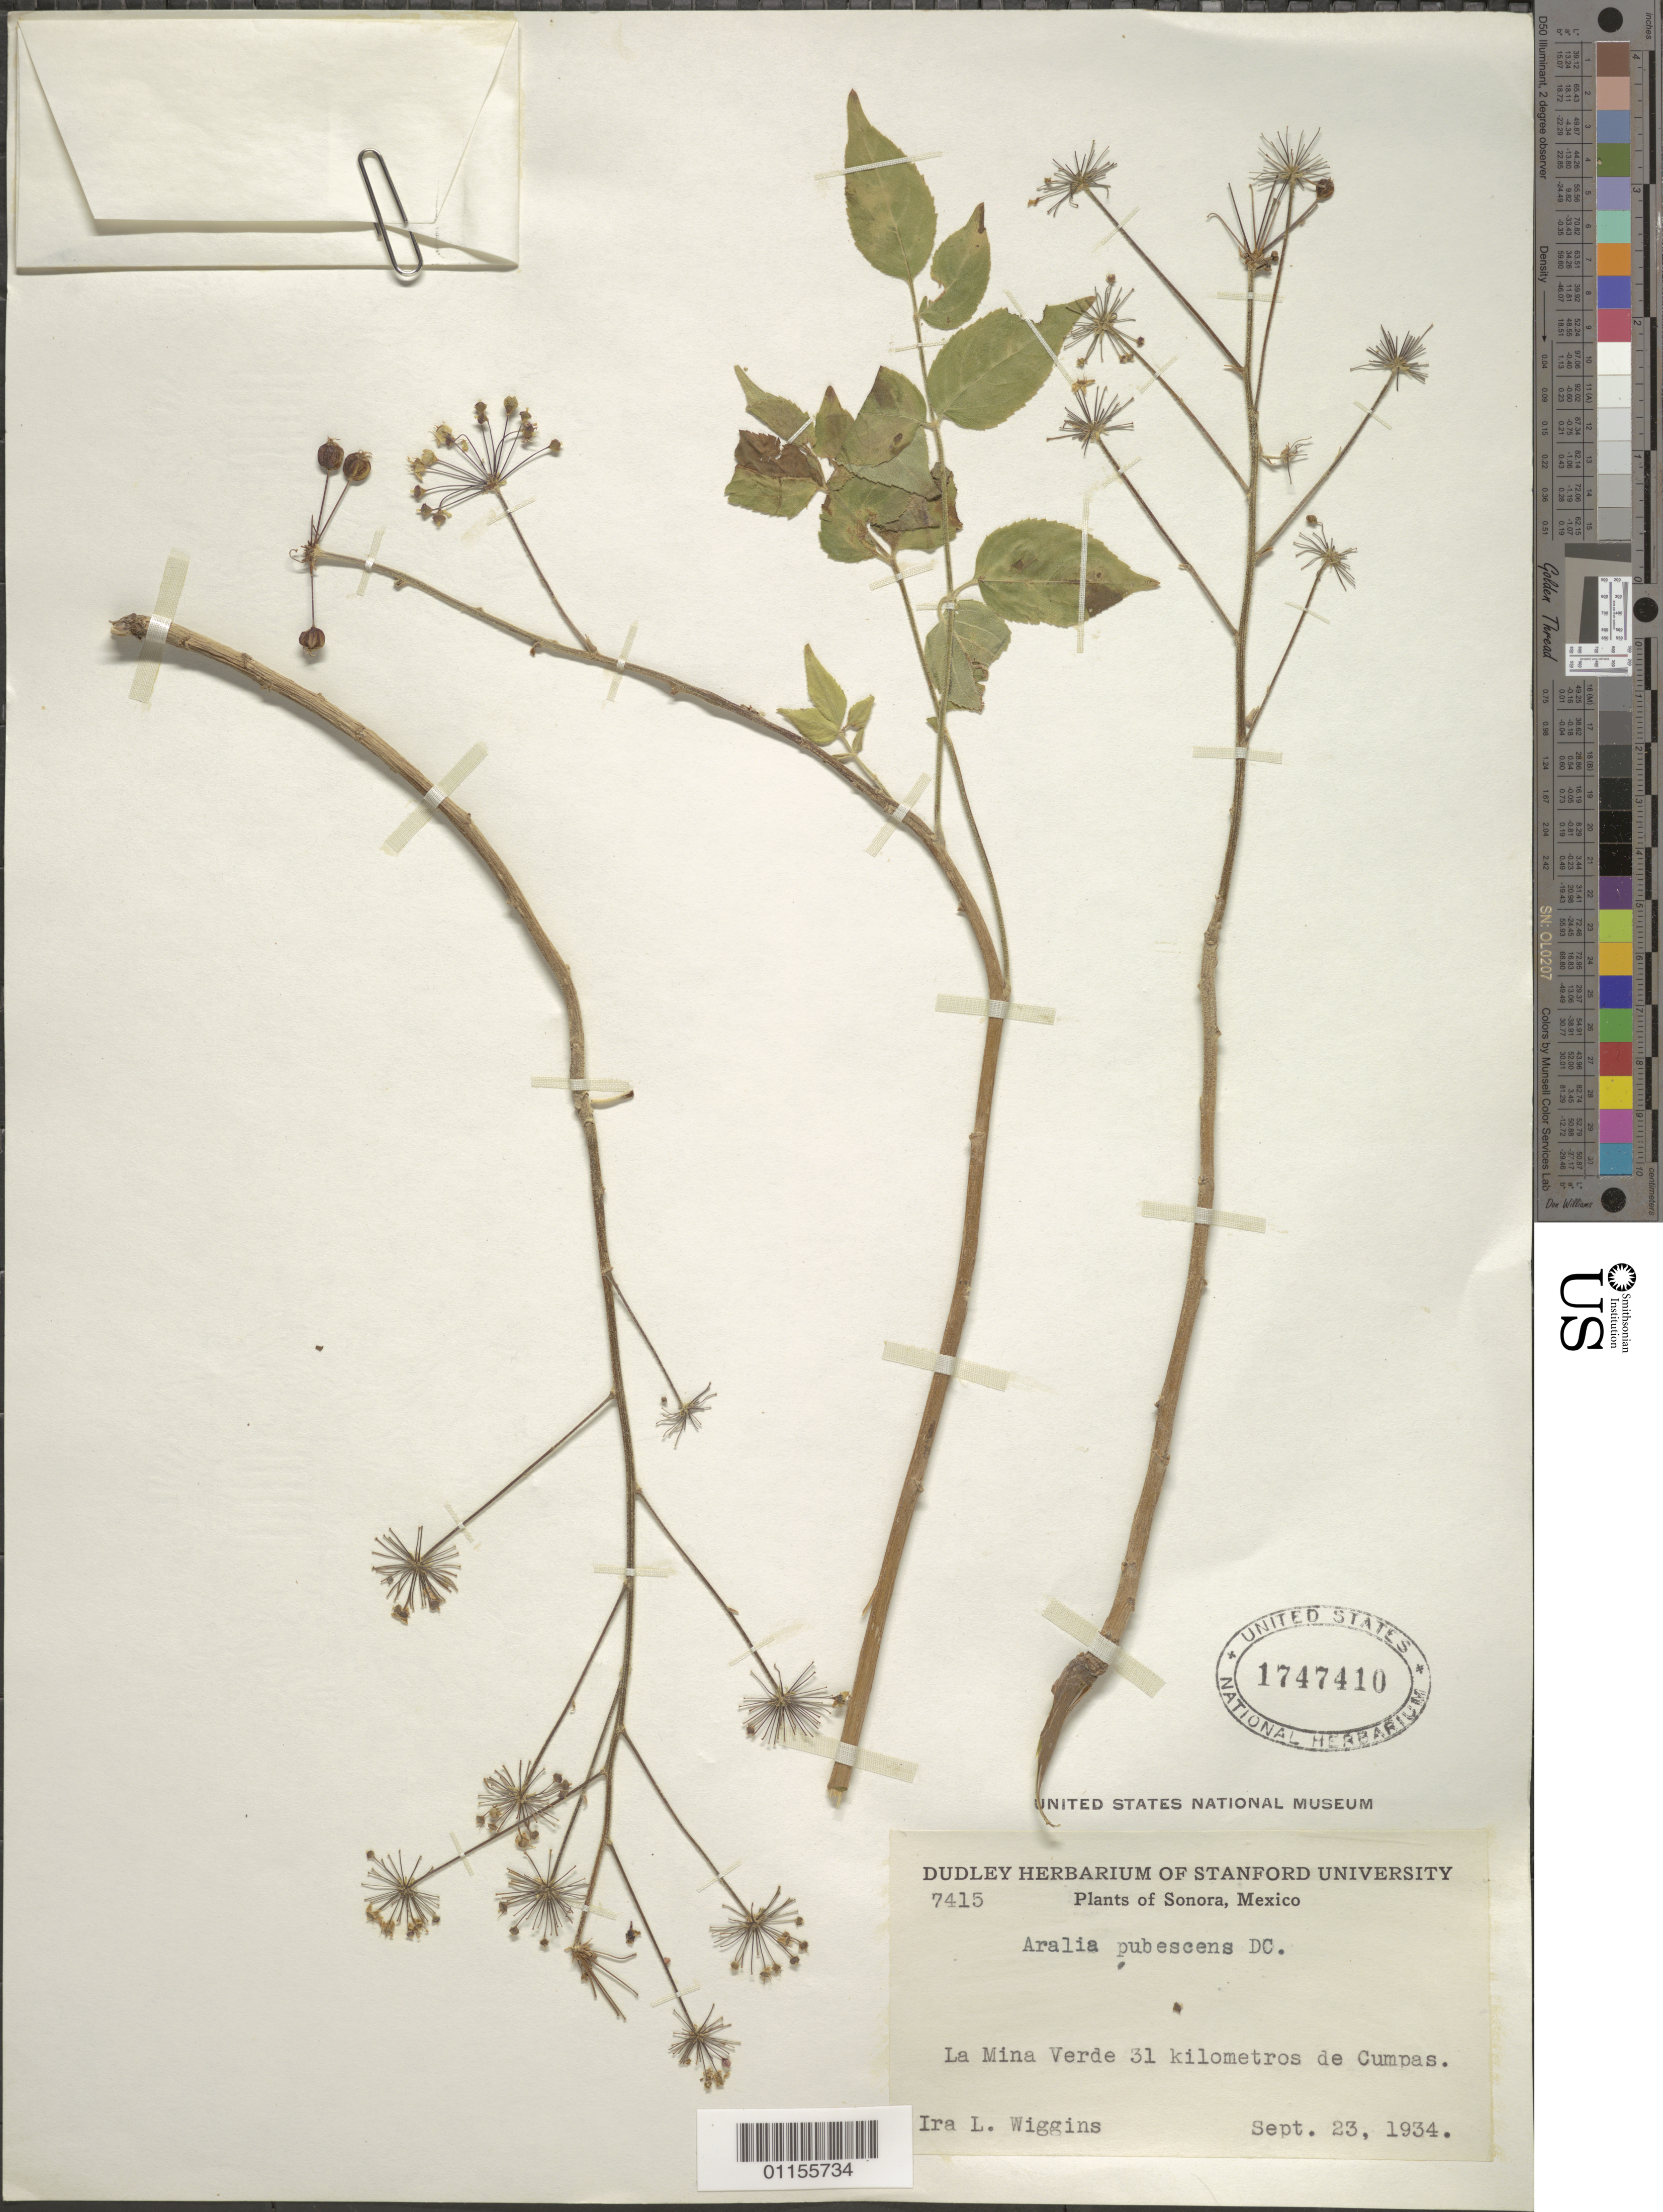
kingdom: Plantae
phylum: Tracheophyta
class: Magnoliopsida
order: Apiales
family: Araliaceae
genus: Aralia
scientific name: Aralia pubescens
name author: DC.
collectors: I. L. Wiggins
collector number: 7415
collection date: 1934-09-23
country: Mexico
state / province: Sonora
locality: La Mina Verde 31 km de Cumpas.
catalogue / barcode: US 1747410